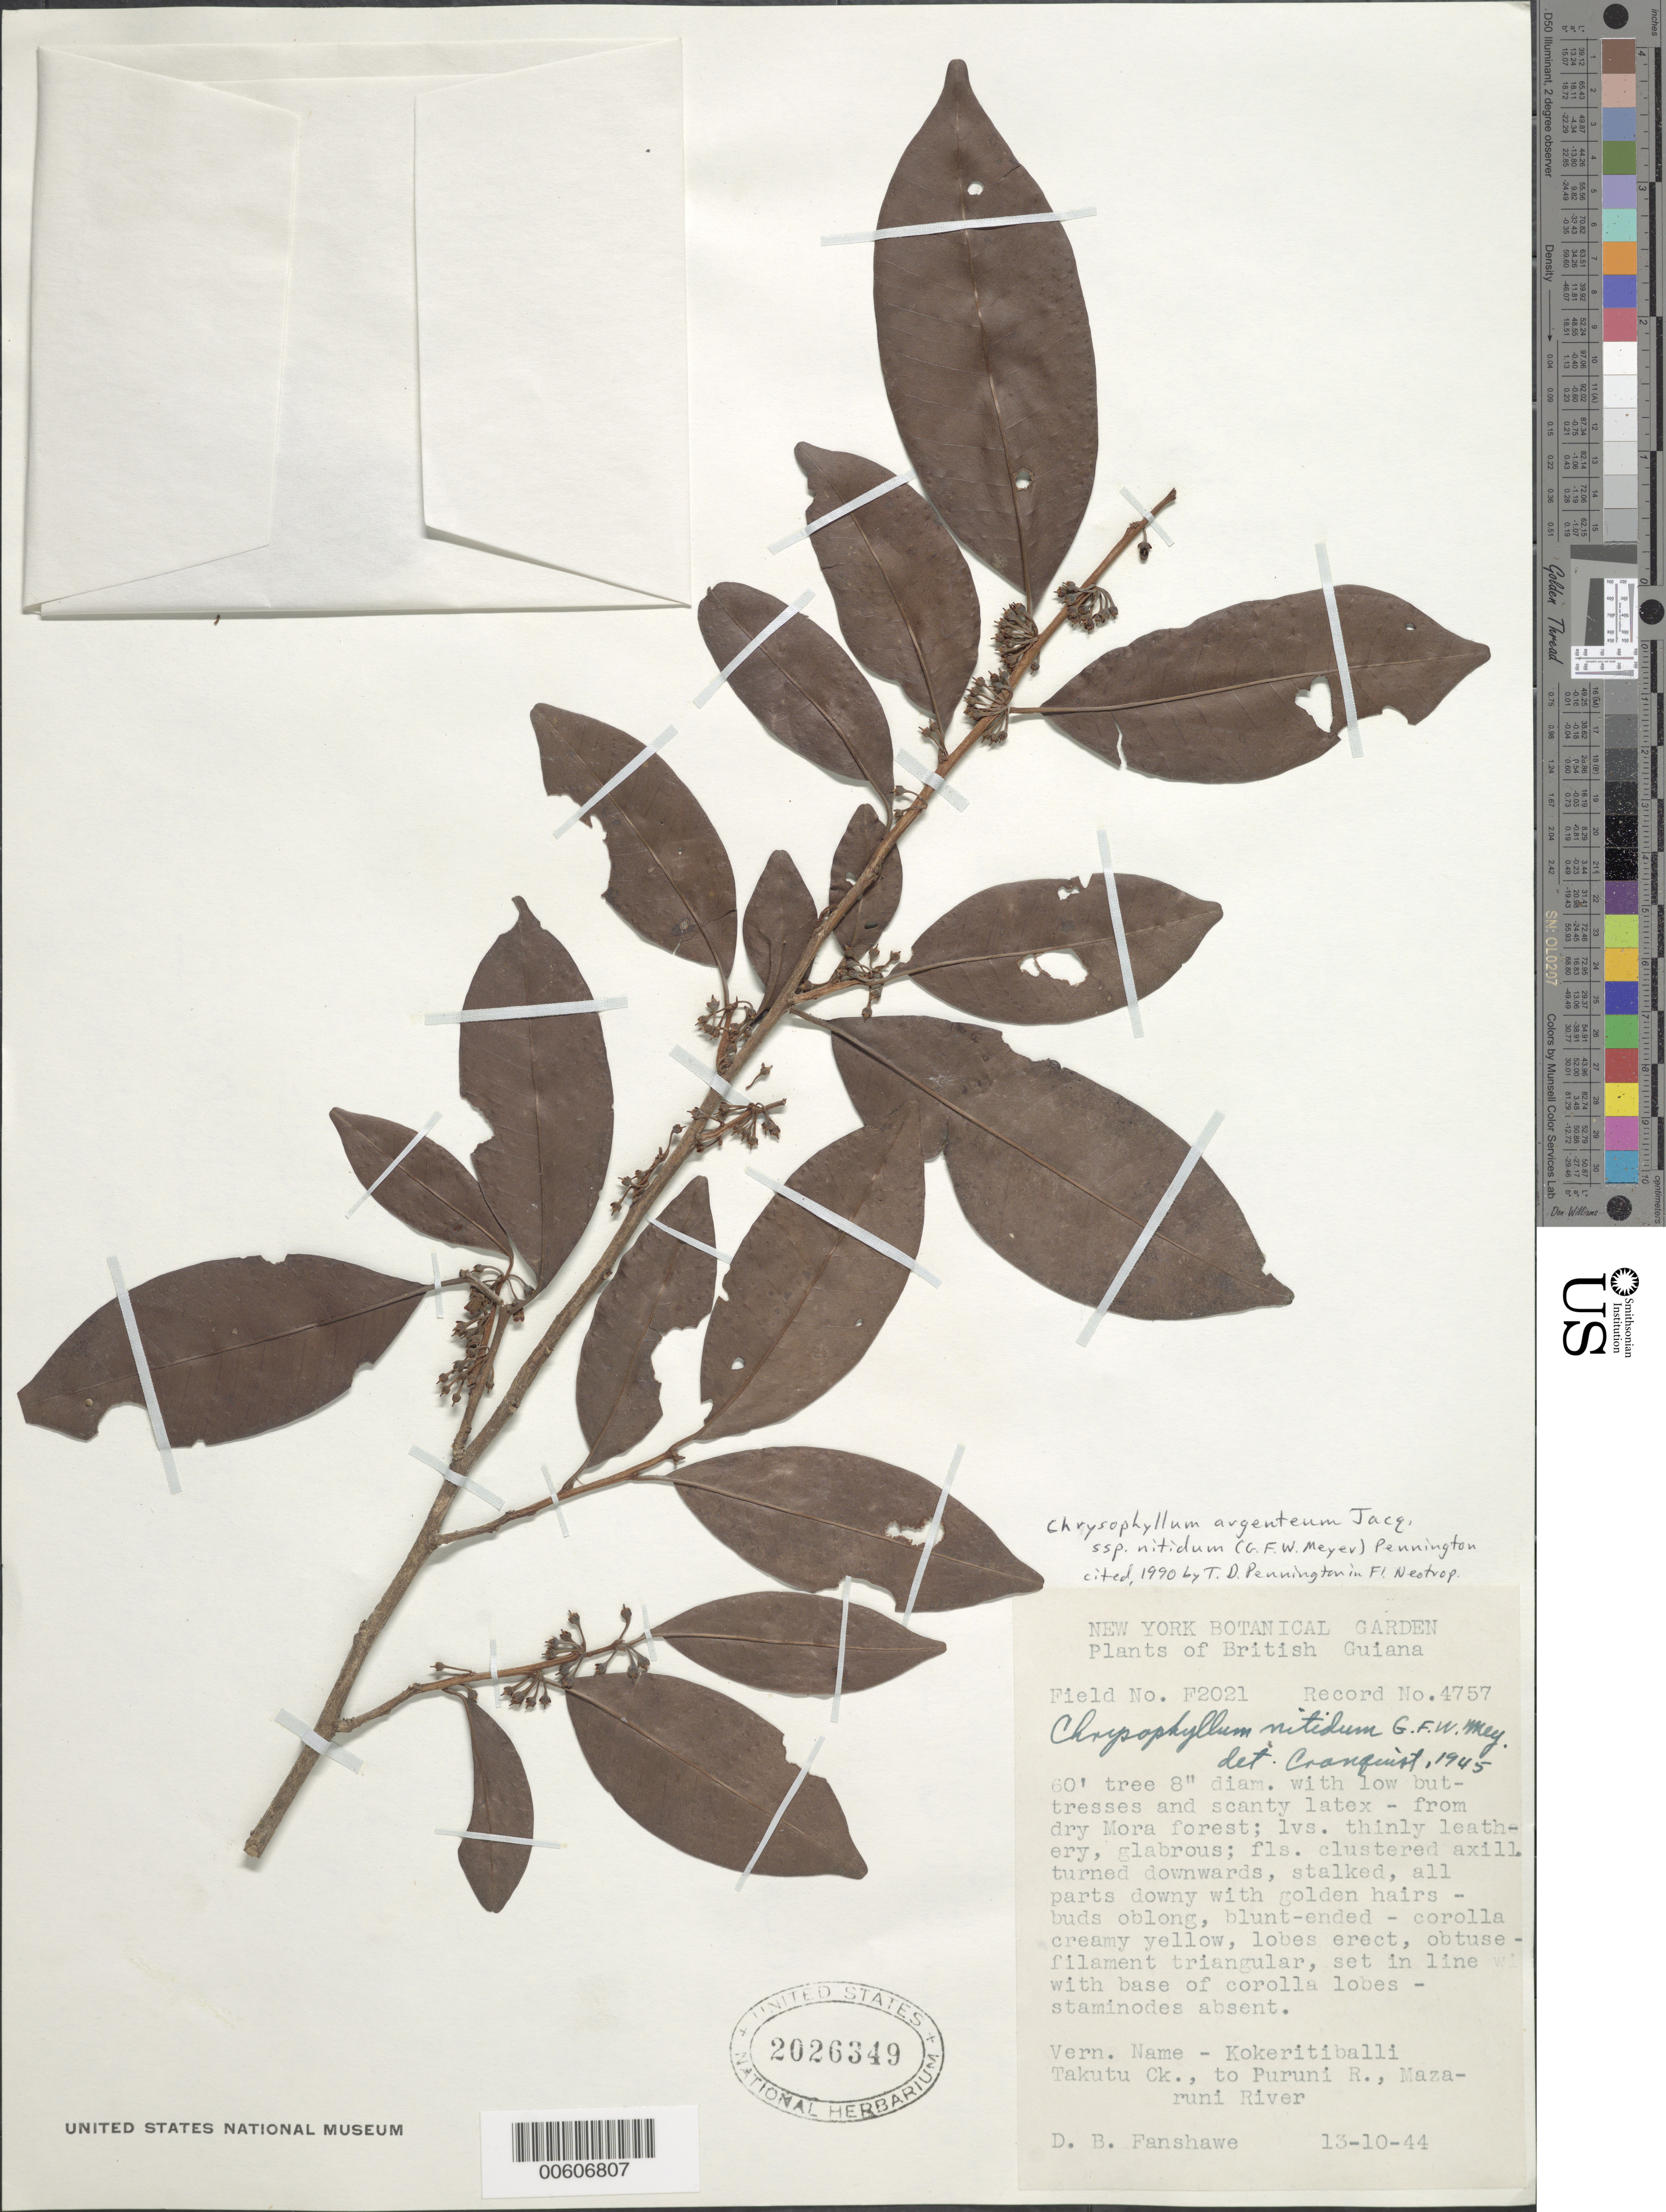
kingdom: Plantae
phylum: Tracheophyta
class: Magnoliopsida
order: Ericales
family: Sapotaceae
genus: Chrysophyllum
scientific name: Chrysophyllum argenteum subsp. nitidum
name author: Jacq.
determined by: Pennington, T. D., (K)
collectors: D. B. Fanshawe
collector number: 4757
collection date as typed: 13-Oct-44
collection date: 1944-10-13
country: Guyana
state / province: U. Takutu-U. Essequibo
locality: Takutu Creek to Puruni River, Mazaruni River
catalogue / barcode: US 2026349